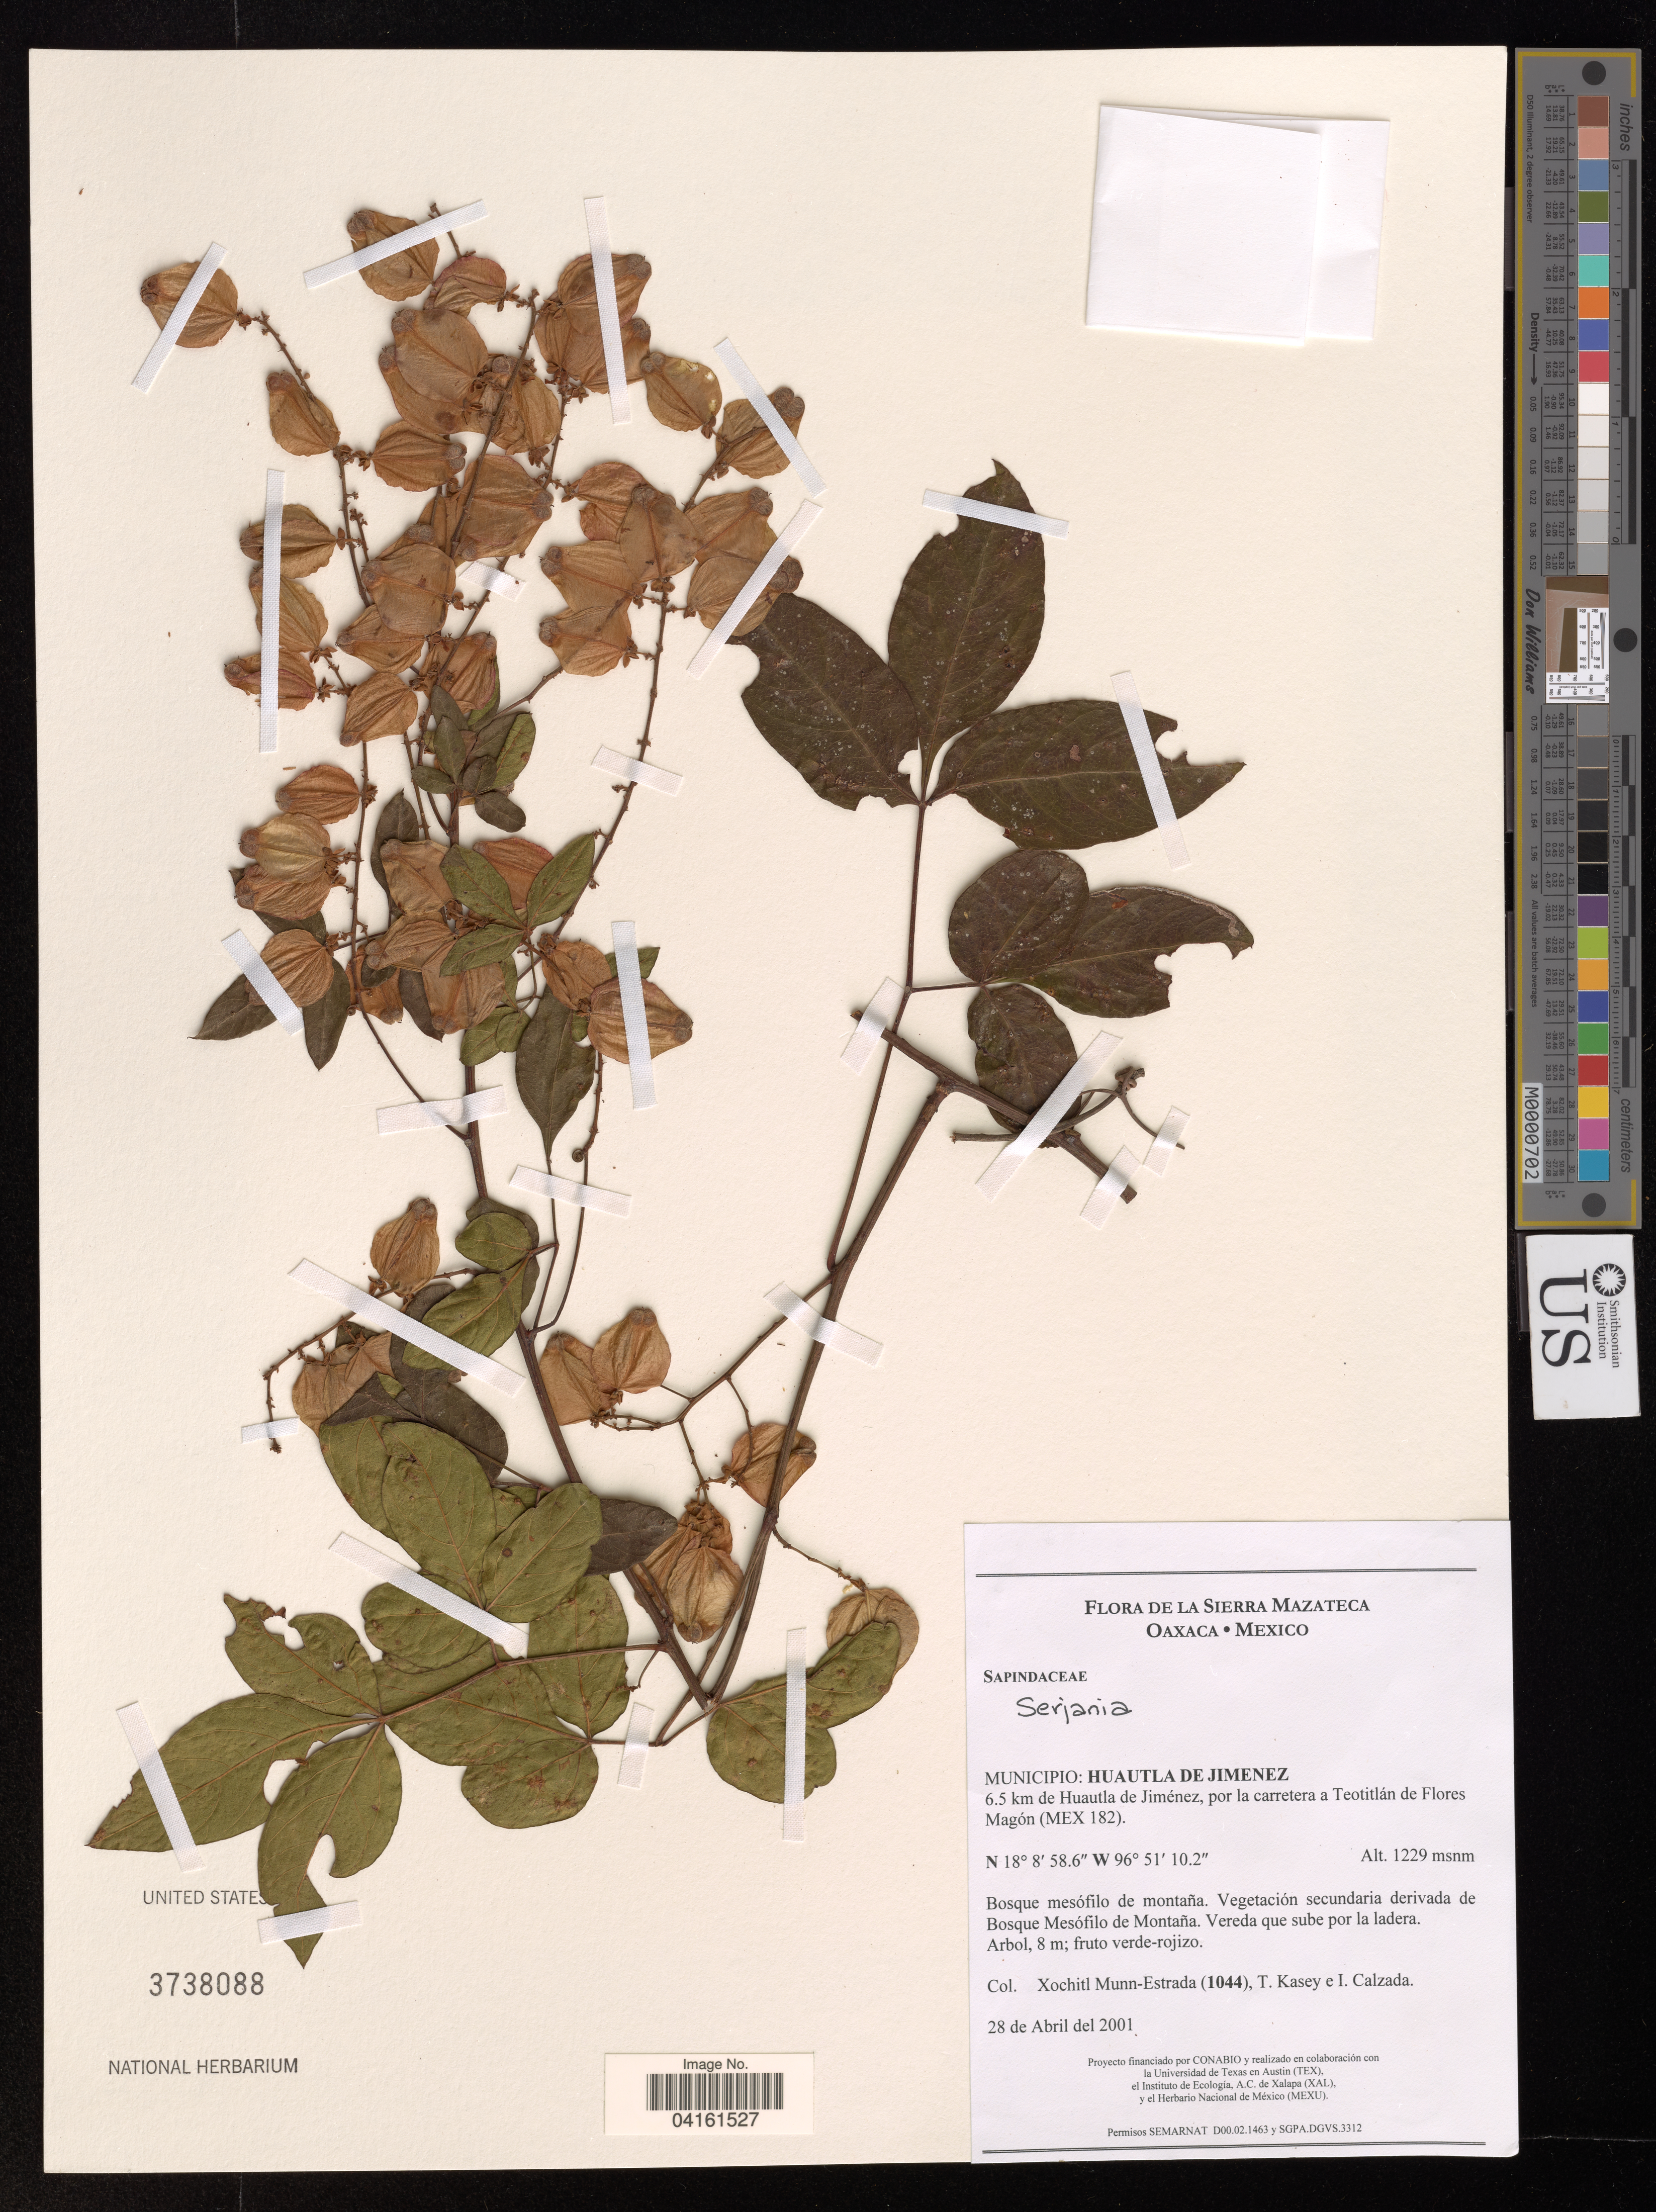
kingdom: Plantae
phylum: Tracheophyta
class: Magnoliopsida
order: Sapindales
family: Sapindaceae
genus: Serjania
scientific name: Serjania sp.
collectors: X. Munn-Estrada, T. Kasey & I. Calzada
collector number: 1044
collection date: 2001-04-28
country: Mexico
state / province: Oaxaca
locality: Sierra Mazateca. Municipio: Huautla de Jimenez. 6.5 km de Huautla de Jimenéz, por la carretera a Teotitlán de Flores Magón (MEX 182).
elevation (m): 1229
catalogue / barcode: US 3738088